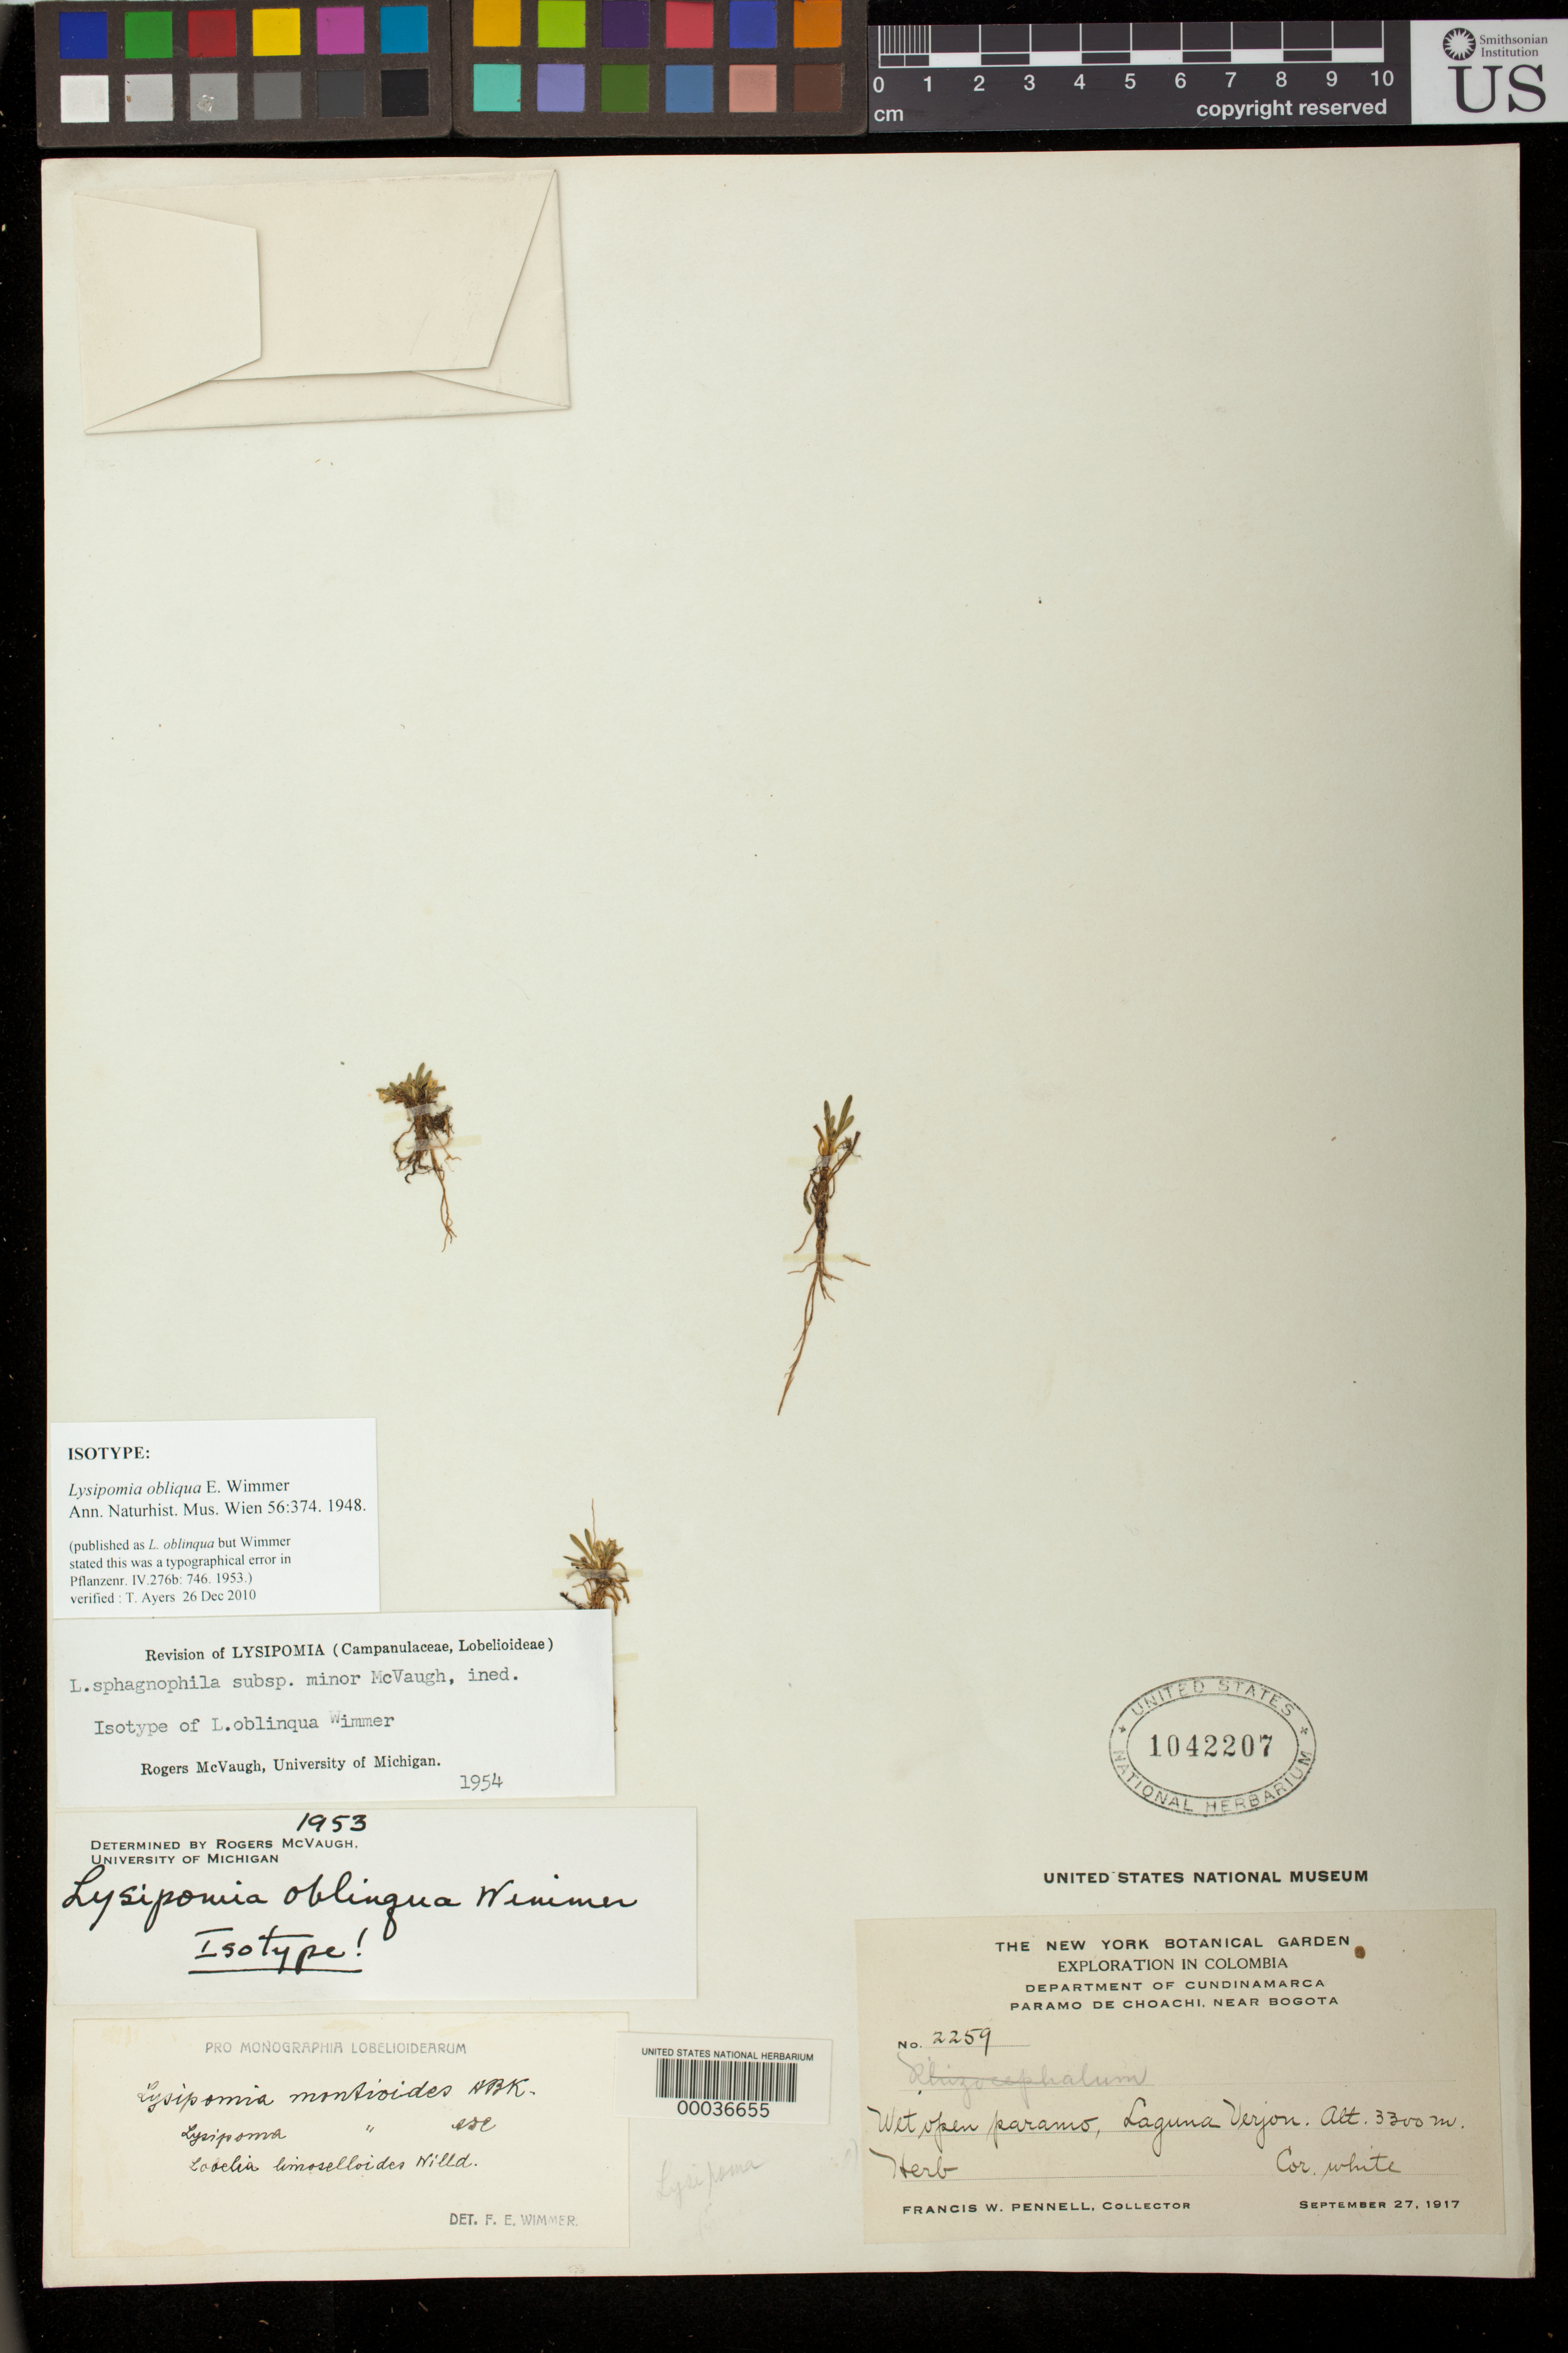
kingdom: Plantae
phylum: Tracheophyta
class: Magnoliopsida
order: Asterales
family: Campanulaceae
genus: Lysipomia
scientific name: Lysipomia obliqua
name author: E. Wimm.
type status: Isotype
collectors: F. W. Pennell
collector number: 2259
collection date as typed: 27 Sep 1917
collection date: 1917-09-27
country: Colombia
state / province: Cundinamarca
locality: Paramo de Choachi, near Bogota. Wet open paramo, Laguna Verjon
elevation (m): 3300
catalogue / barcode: US 1042207